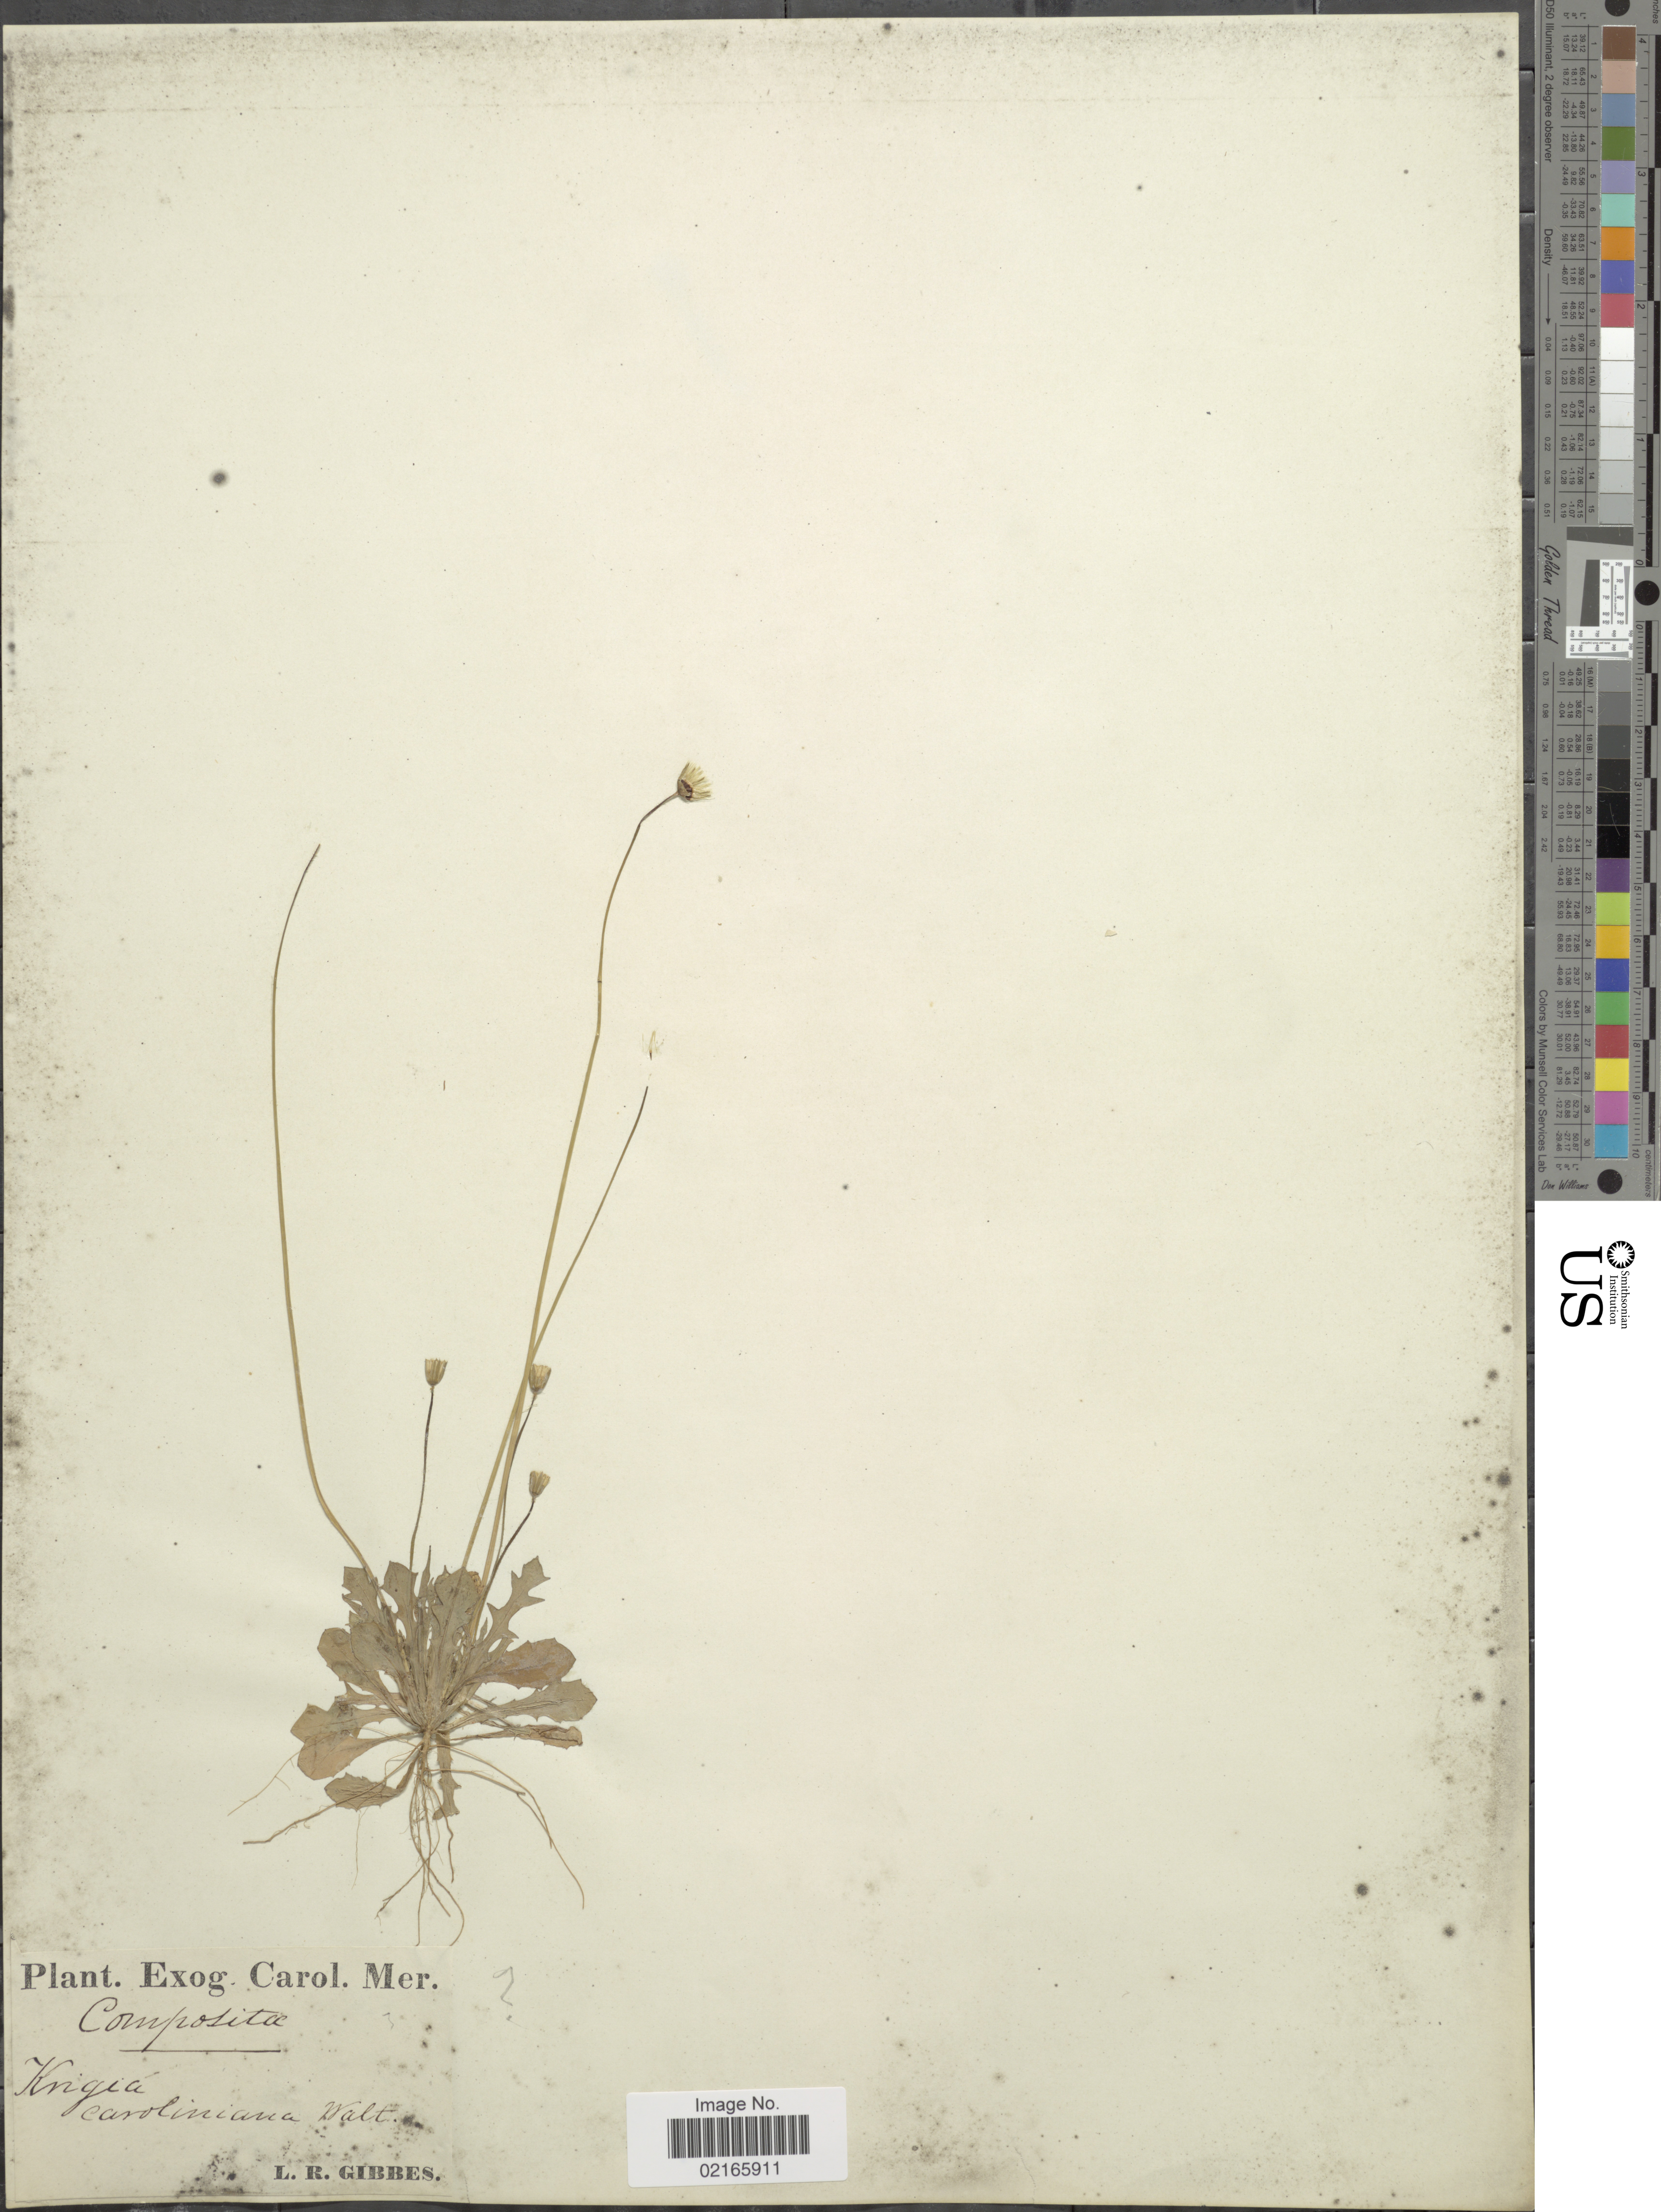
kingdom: Plantae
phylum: Tracheophyta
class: Magnoliopsida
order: Asterales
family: Asteraceae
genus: Krigia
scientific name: Krigia virginica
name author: (L.) Willd.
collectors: L. Gibbes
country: United States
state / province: South Carolina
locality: Exog. Carol. Mer.